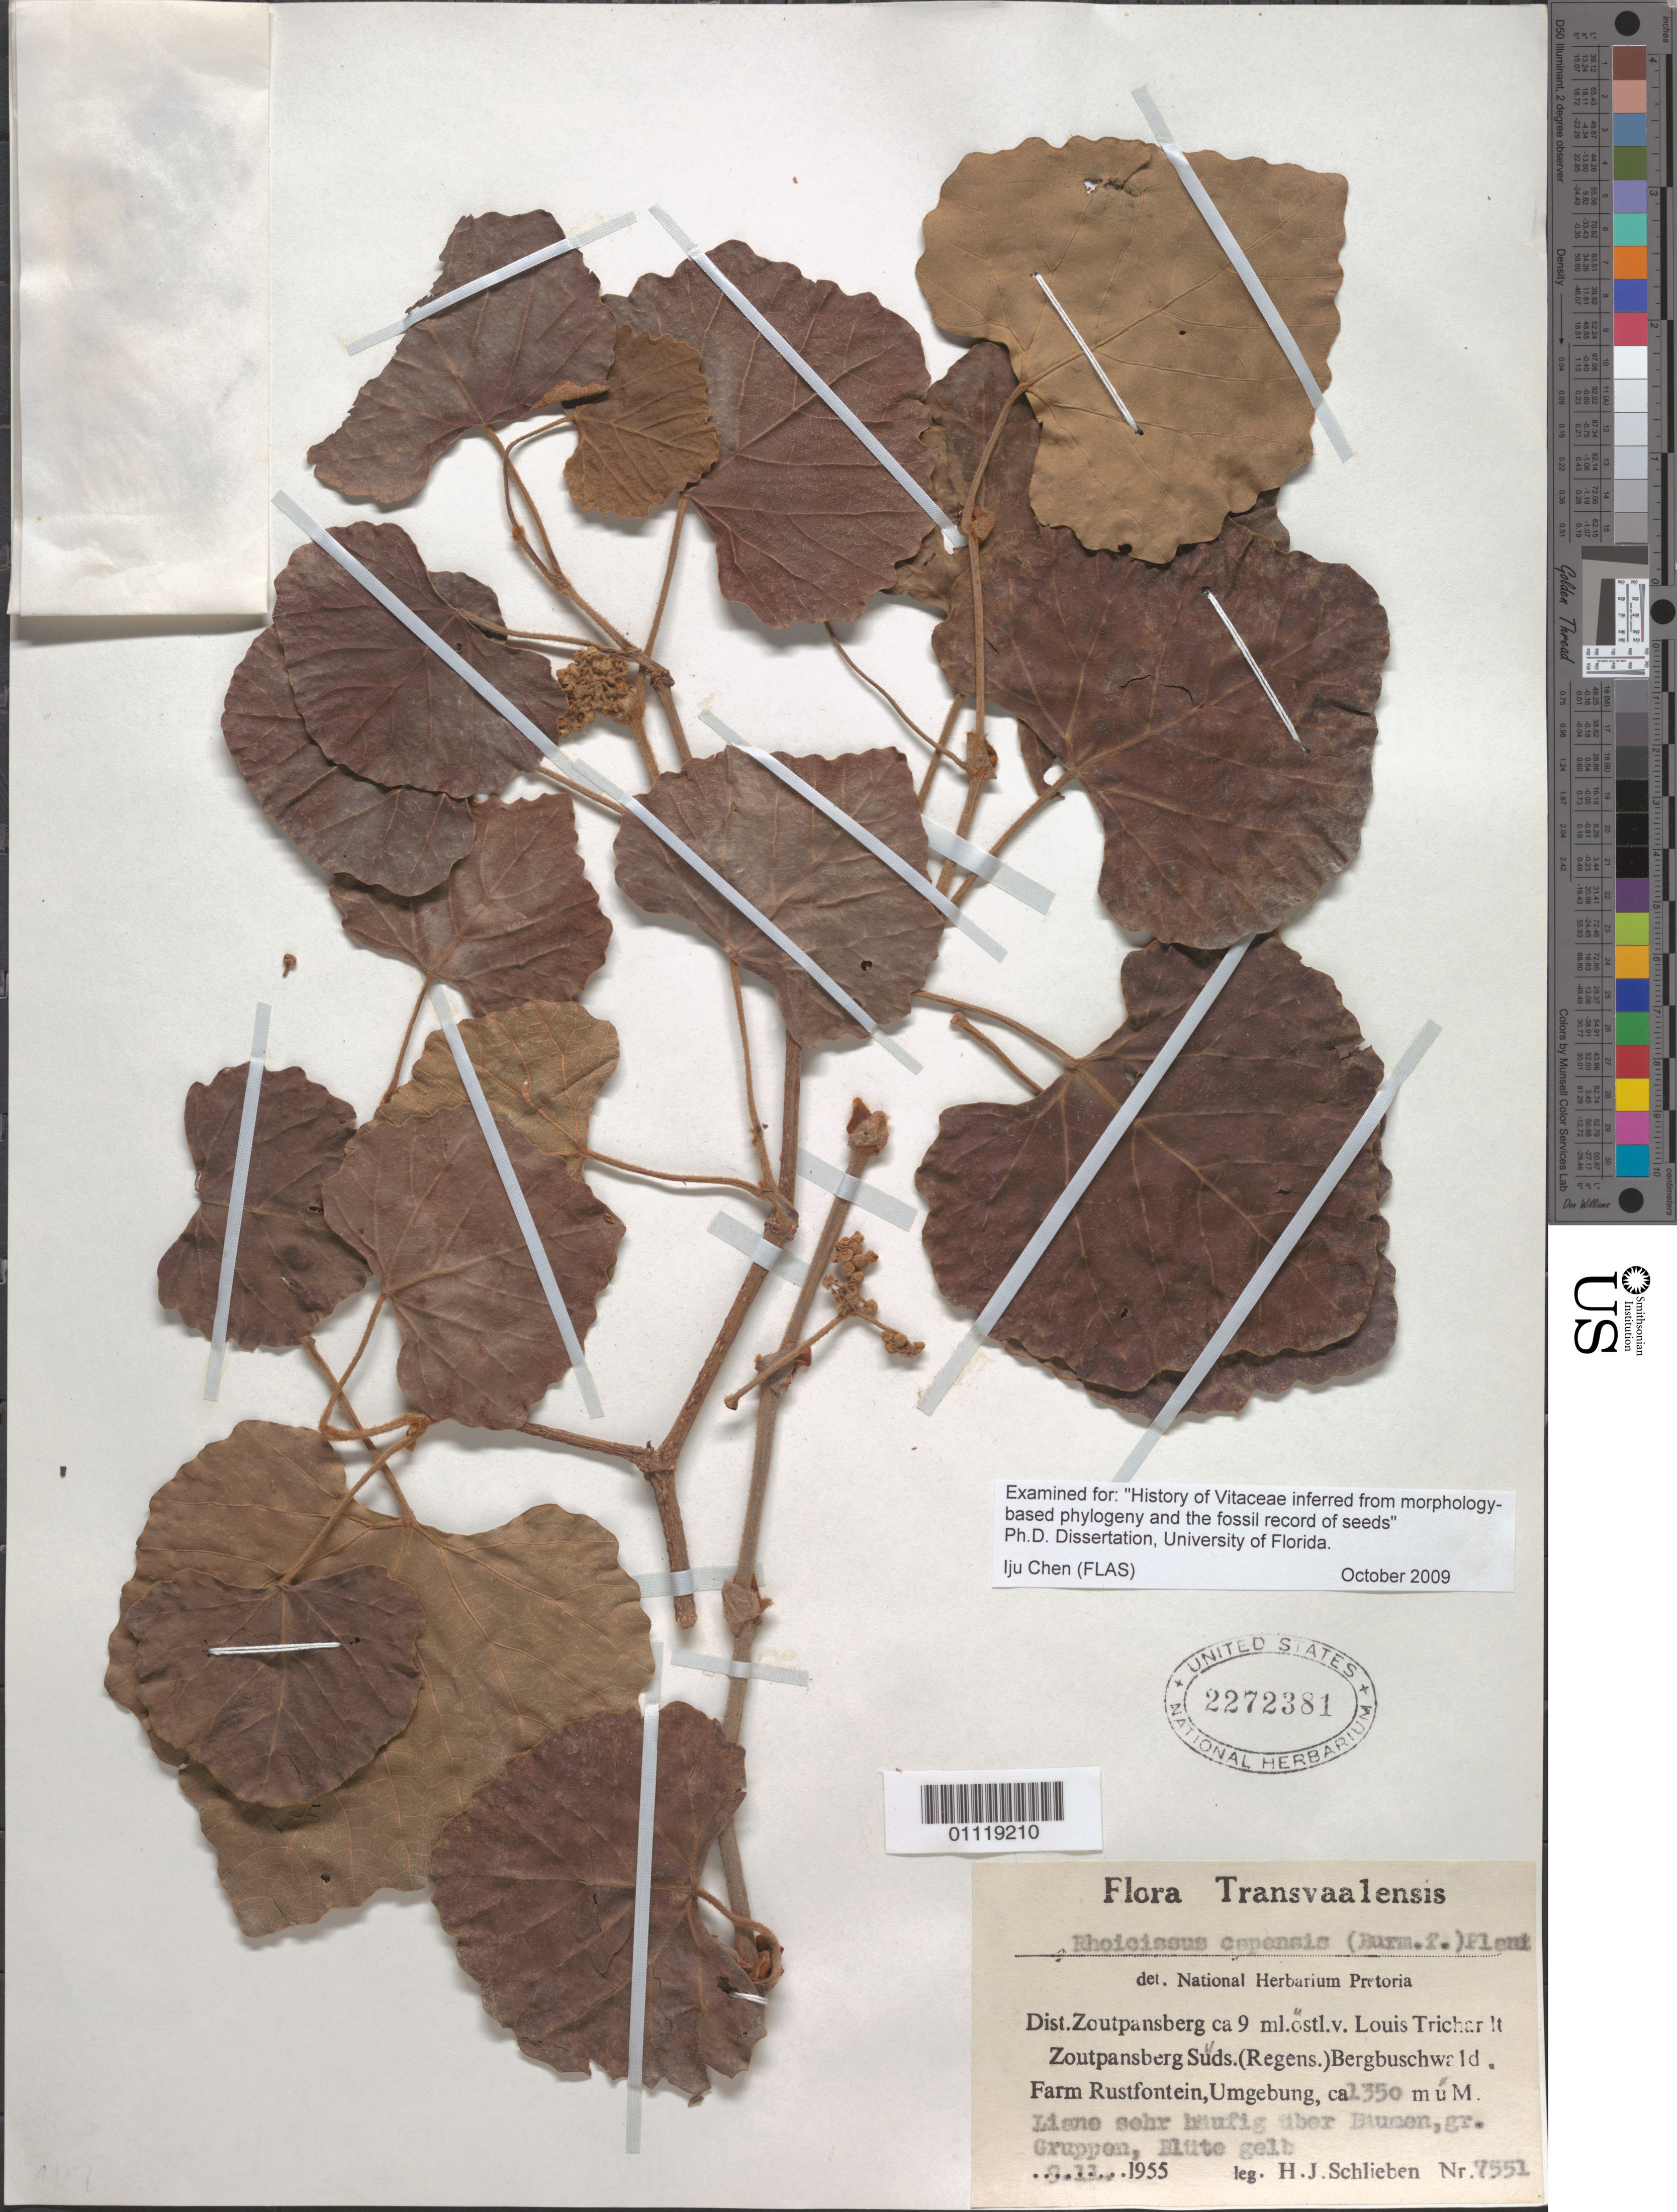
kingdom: Plantae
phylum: Tracheophyta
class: Magnoliopsida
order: Vitales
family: Vitaceae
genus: Rhoicissus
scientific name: Rhoicissus capensis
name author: (Burm. f.) Planch.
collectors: H. J. Schlieben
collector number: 7551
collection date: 1955-09-11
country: South Africa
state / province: Limpopo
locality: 9 mi ostl. v. Louis Trichar. Farm Rustfontein, Umgebung. Zoutpansberg. Transvaal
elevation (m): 1350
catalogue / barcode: US 2272381